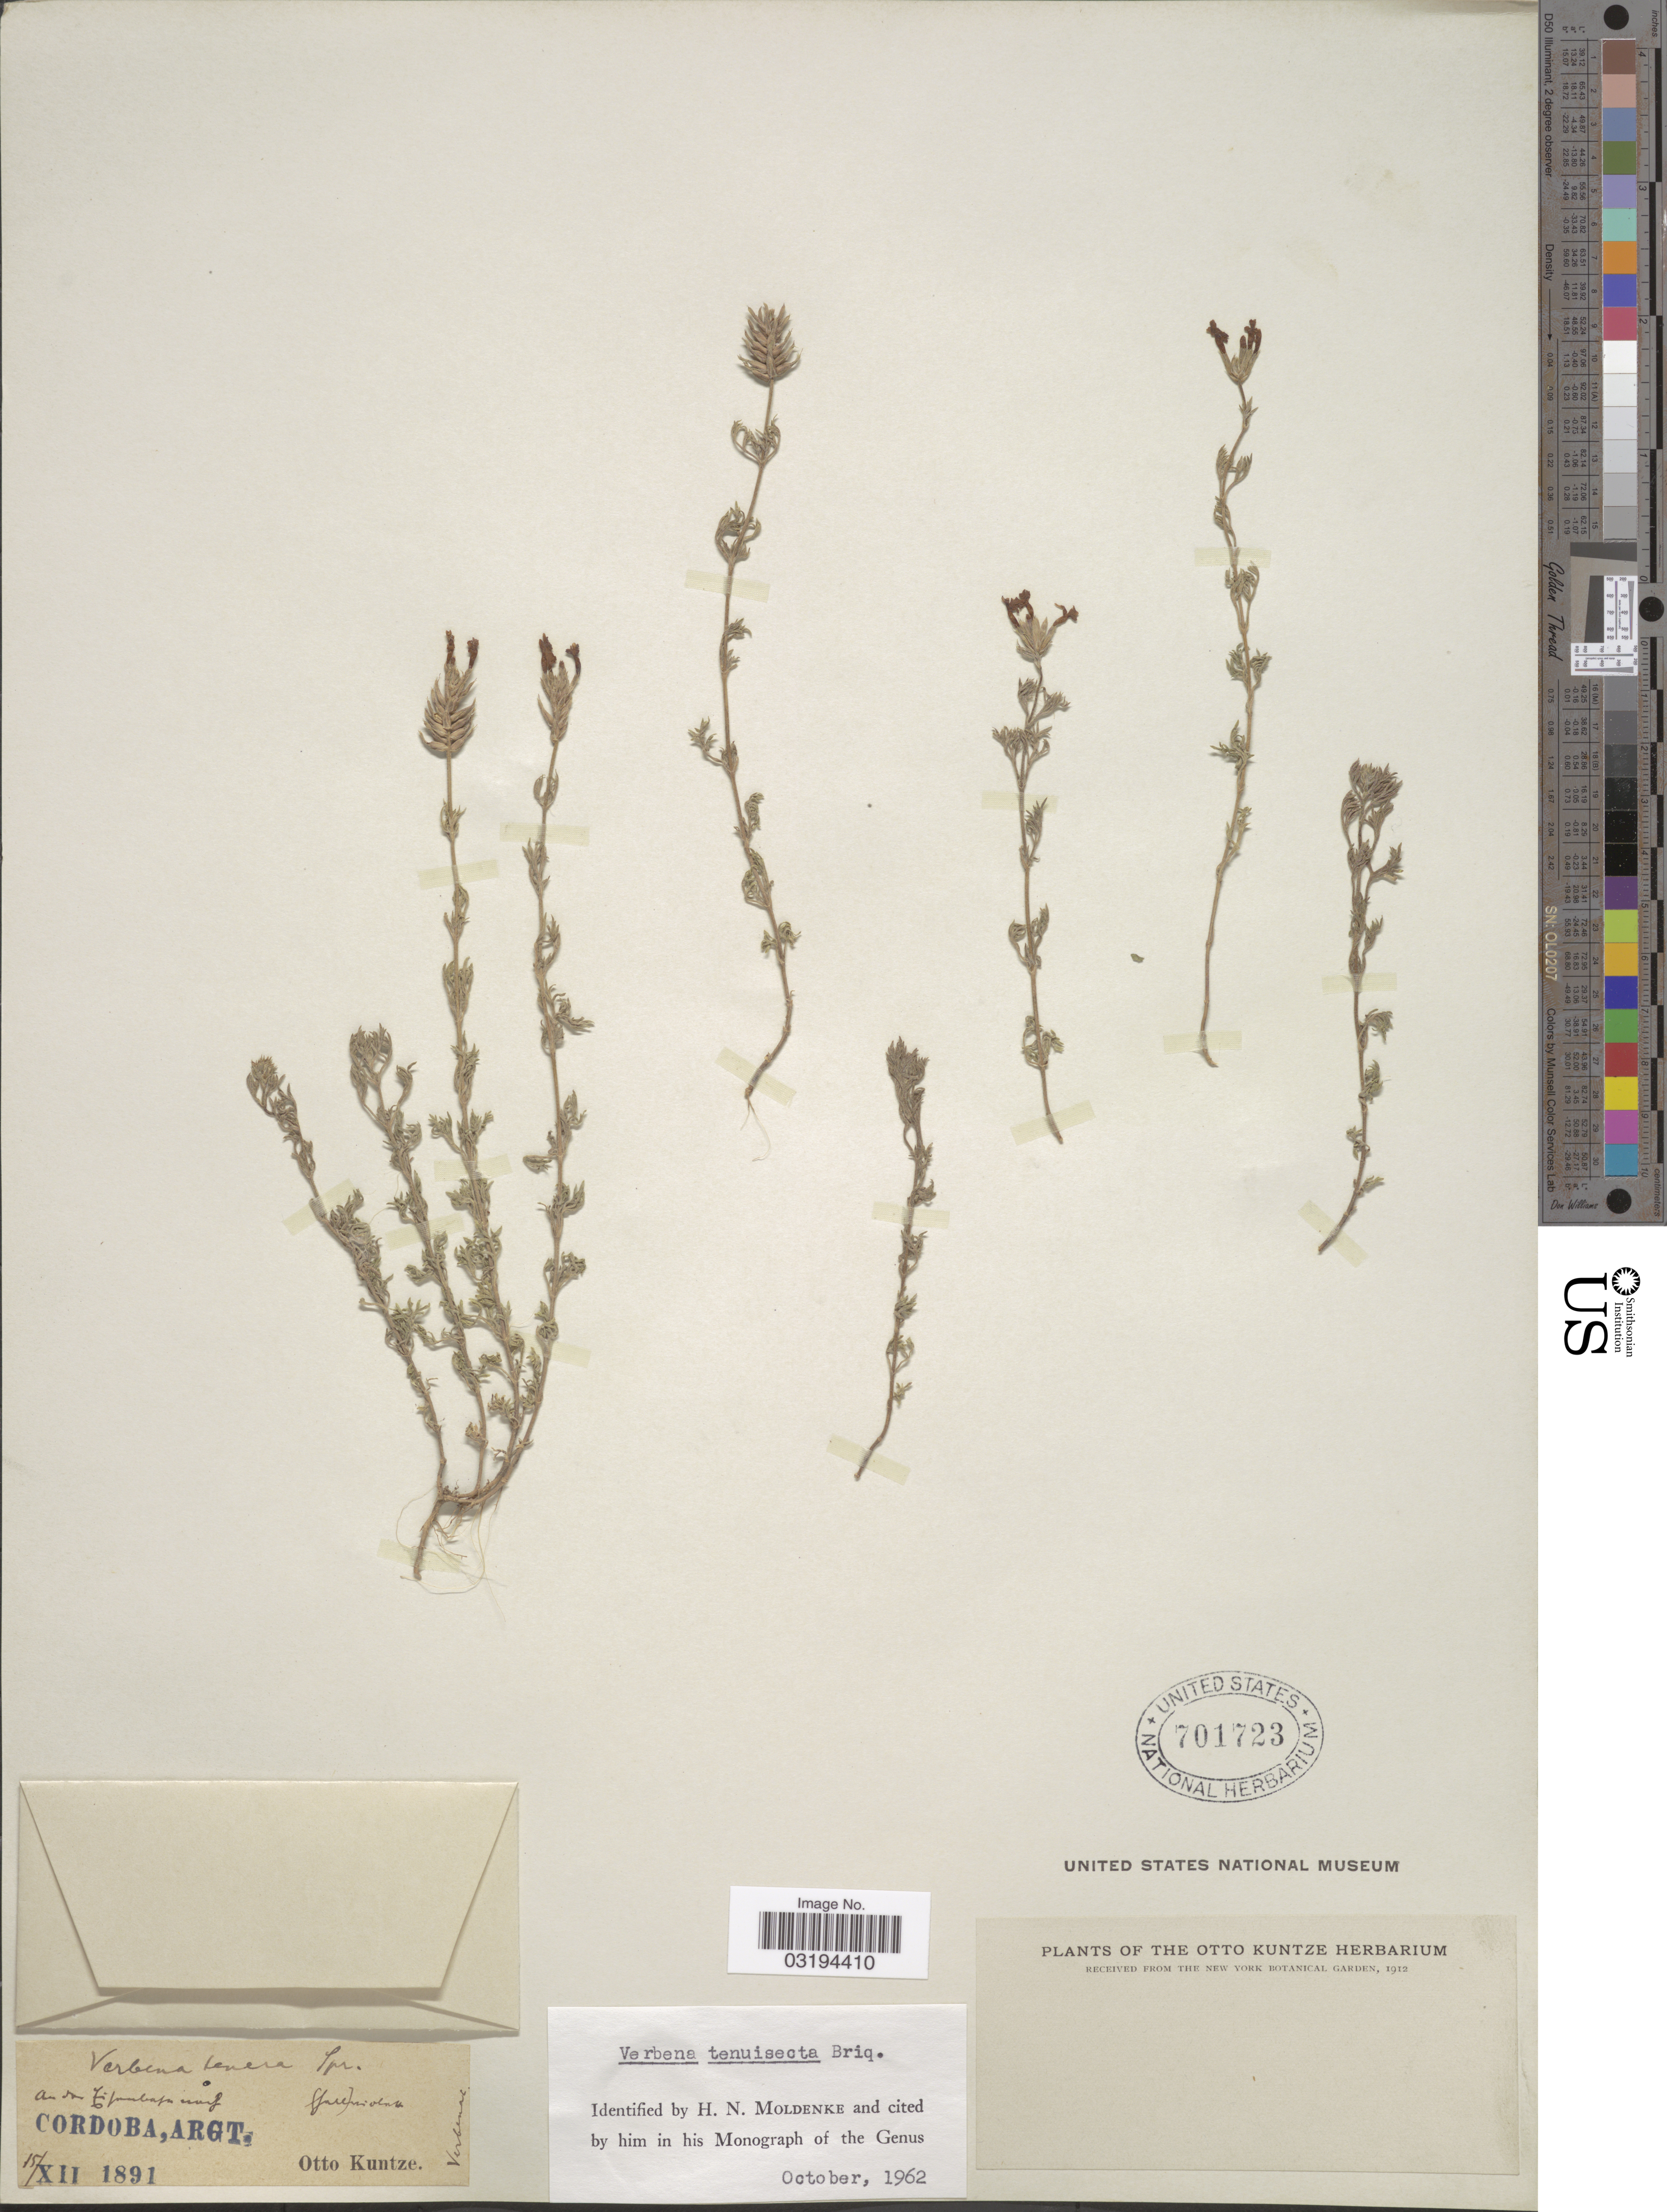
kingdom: Plantae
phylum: Tracheophyta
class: Magnoliopsida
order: Lamiales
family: Verbenaceae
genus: Verbena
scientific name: Verbena tenuisecta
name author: Briq.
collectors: C.E.O. Kuntze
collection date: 1891-12-15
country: Argentina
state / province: Cordoba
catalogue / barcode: US 701723